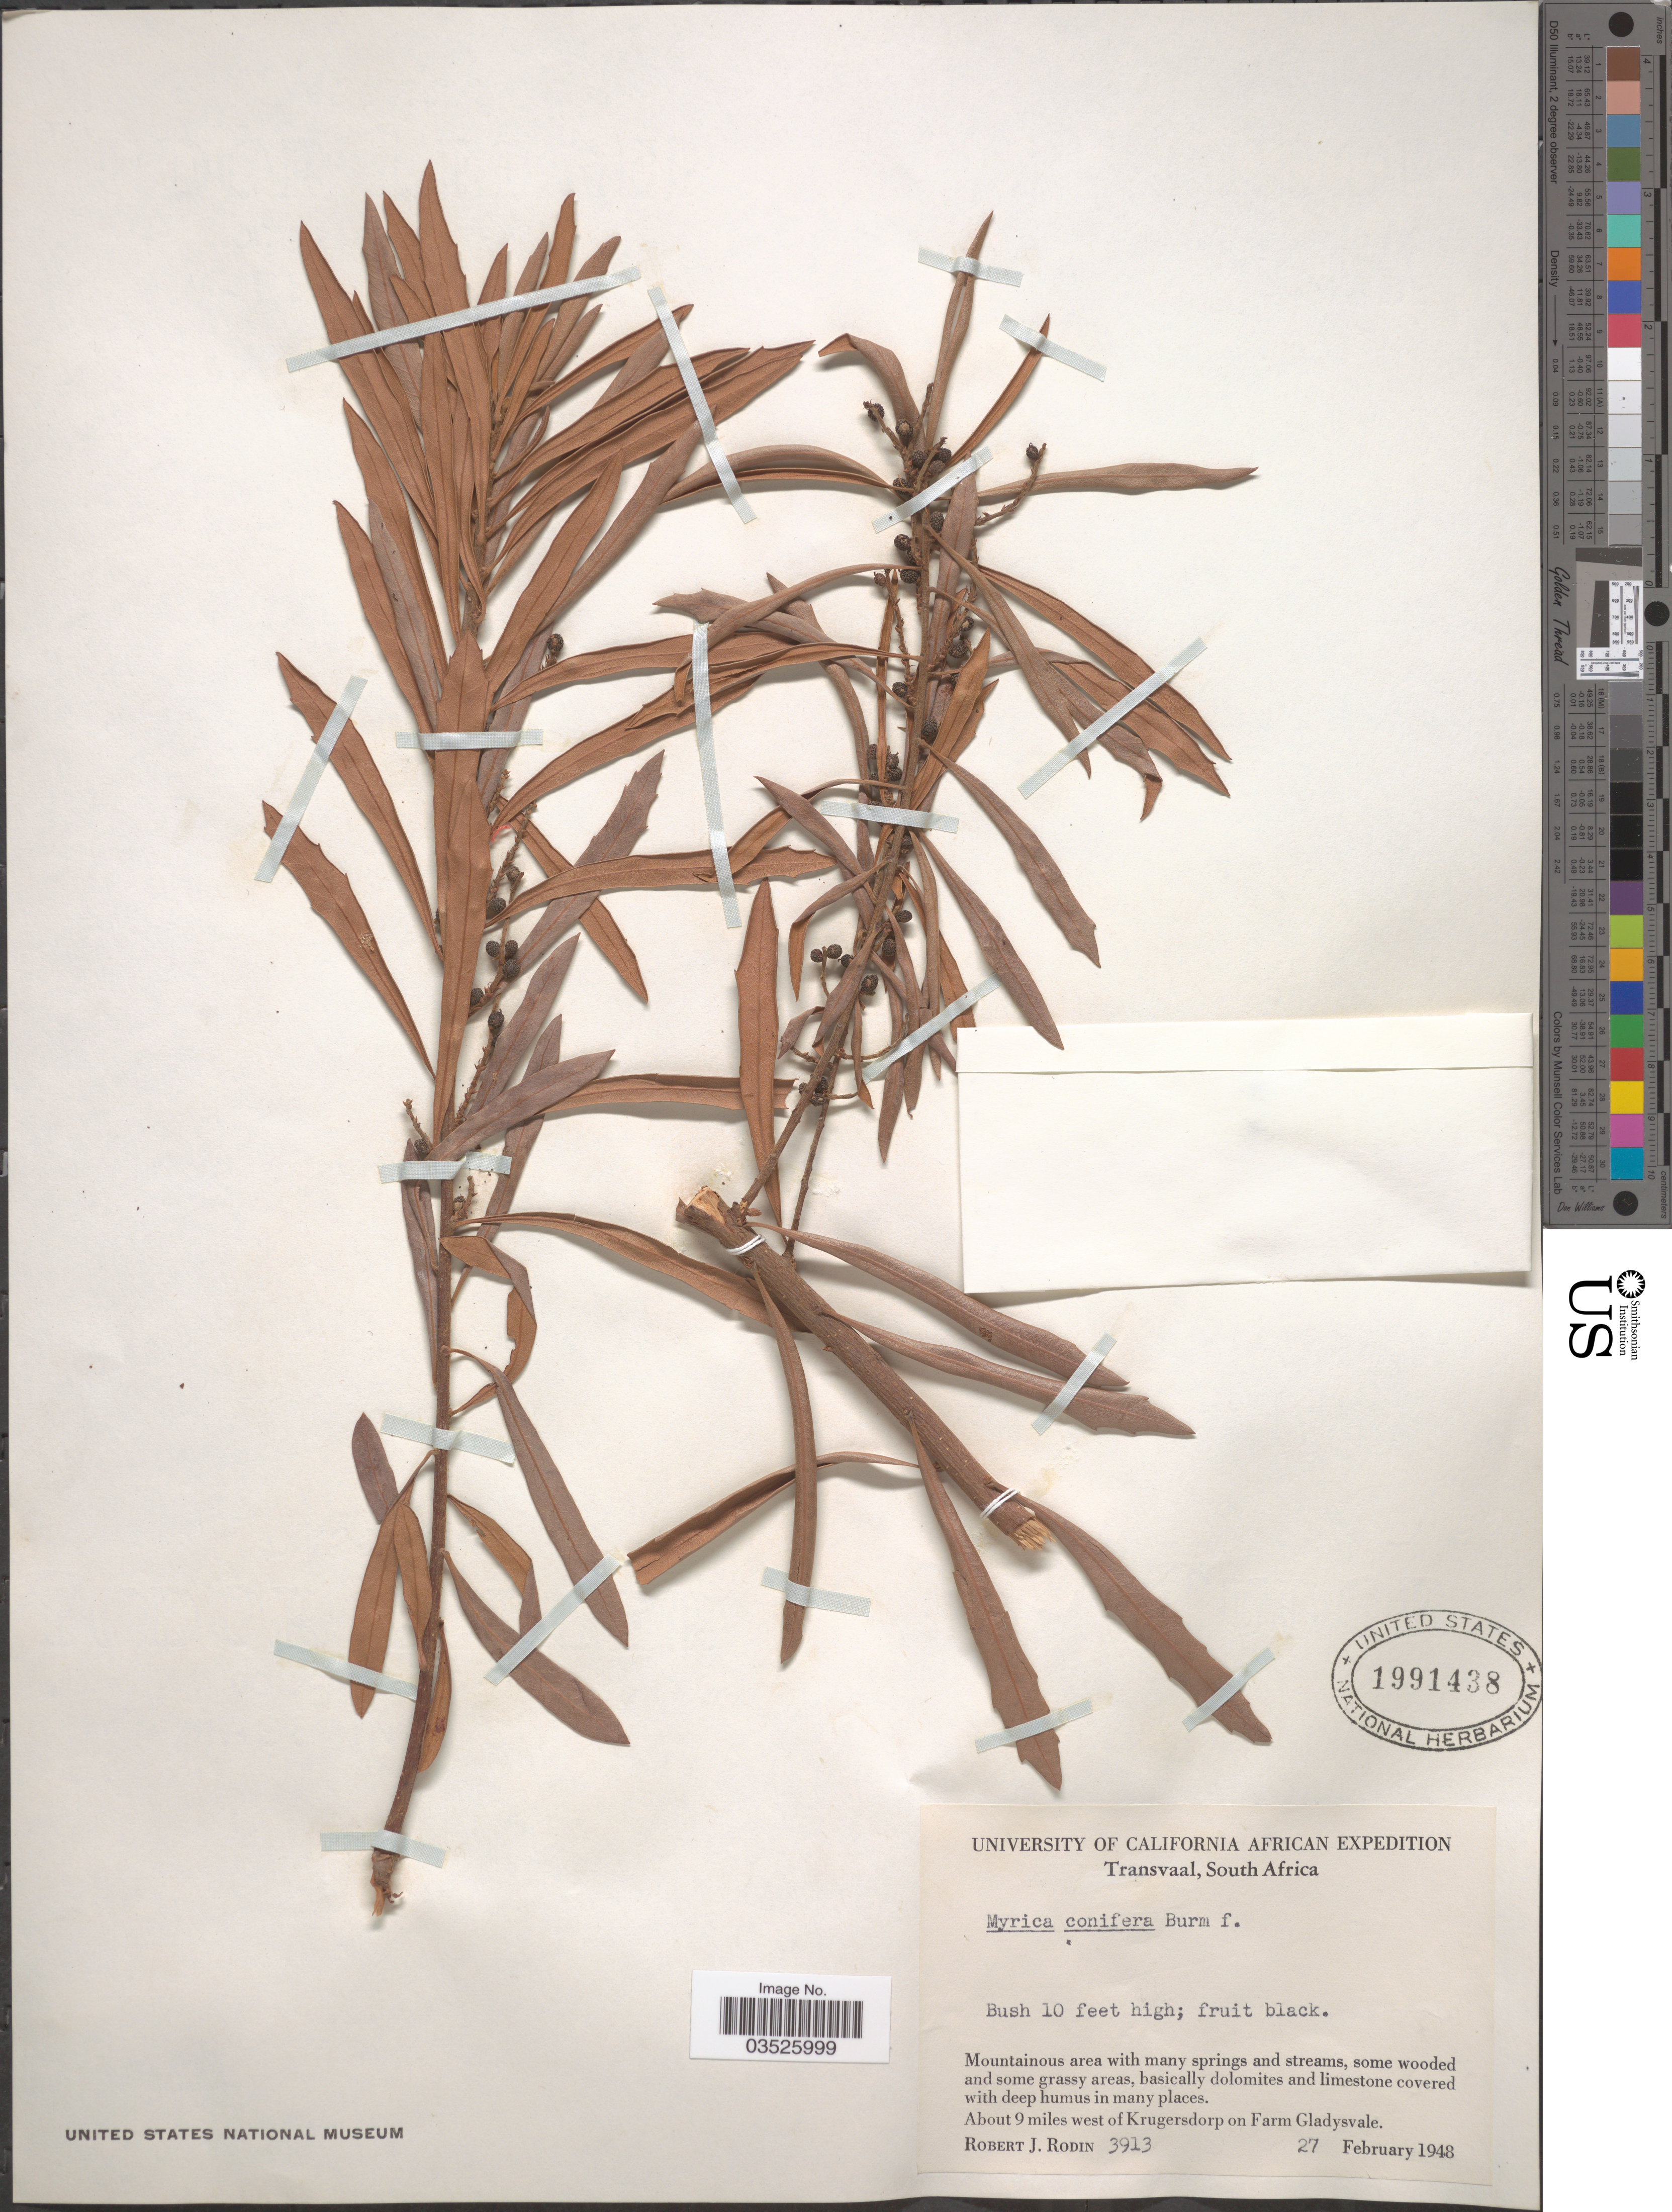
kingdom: Plantae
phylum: Tracheophyta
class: Magnoliopsida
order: Fagales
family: Myricaceae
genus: Morella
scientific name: Morella serrata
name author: (Lam.) Killick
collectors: R. J. Rodin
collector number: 3913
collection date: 1948-02-27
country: South Africa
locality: Transvaal. About 9 miles west of Krugersdorp on Farm Gladysvale.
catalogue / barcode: US 1991438